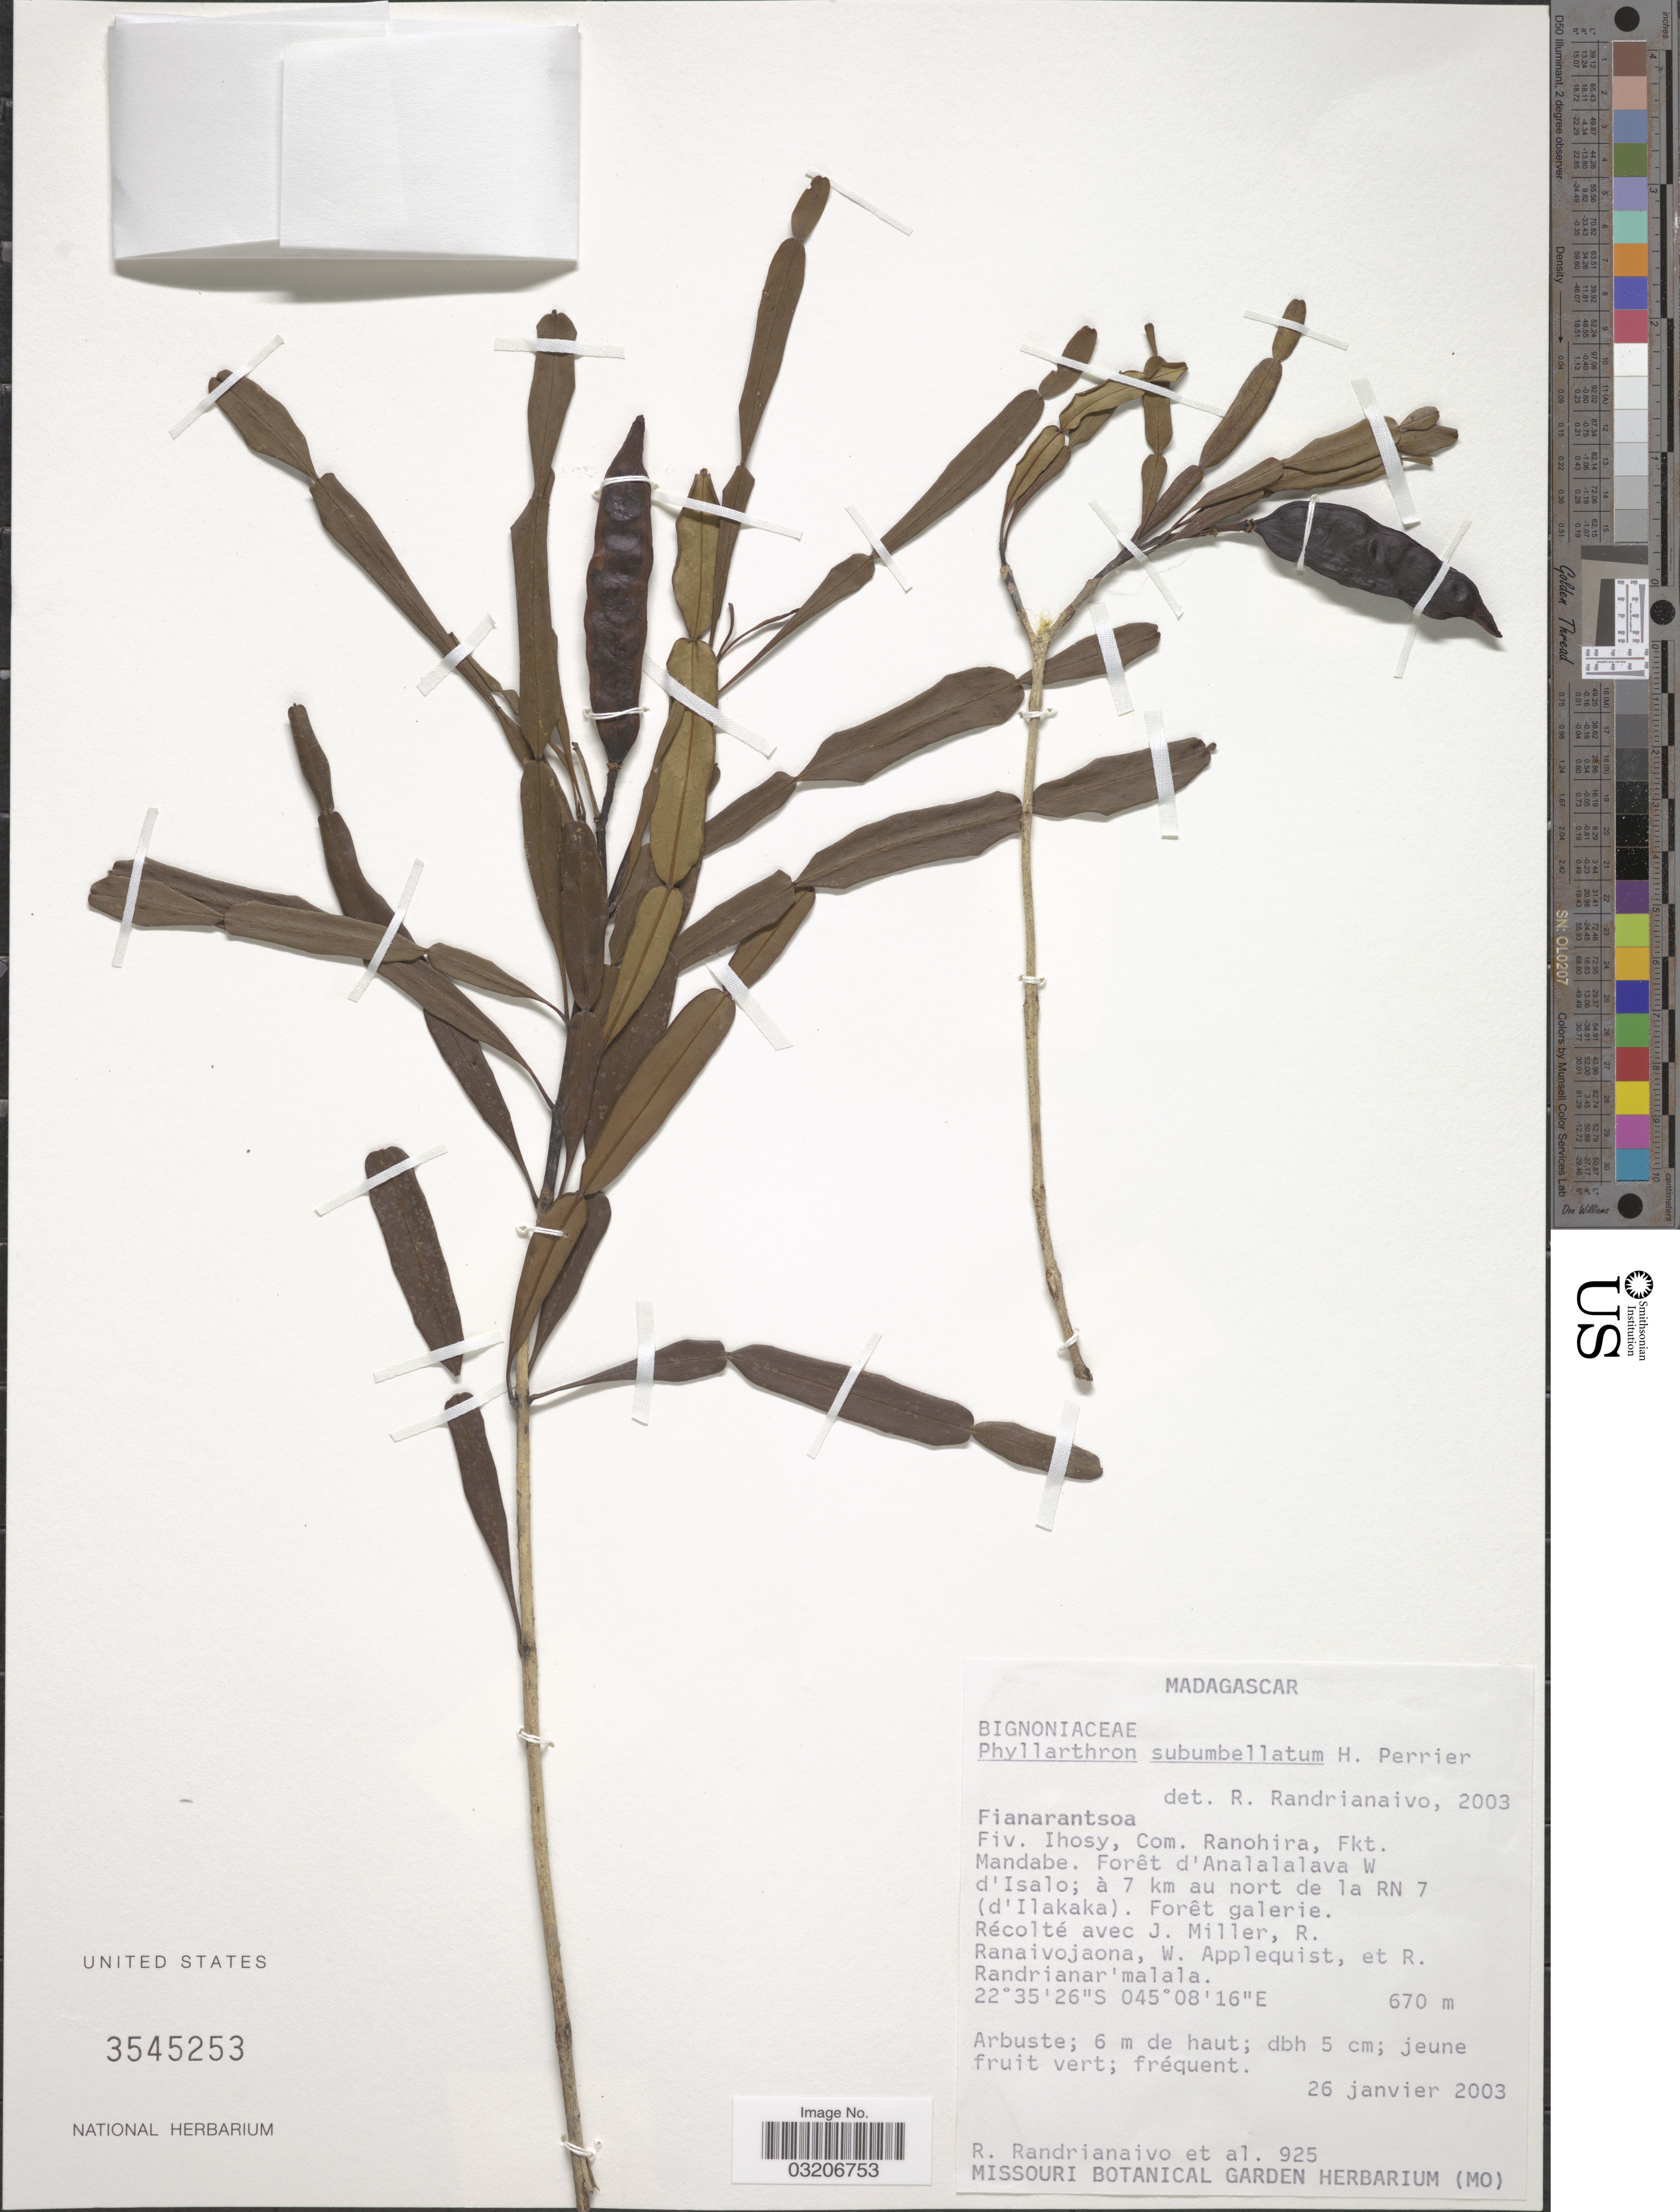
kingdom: Plantae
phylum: Tracheophyta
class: Magnoliopsida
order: Lamiales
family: Bignoniaceae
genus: Phyllarthron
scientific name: Phyllarthron sp.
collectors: R. Randrianaivo, J. Miller, R. Ranaivojaona & W. Applequist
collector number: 925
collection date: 2003-01-26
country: Madagascar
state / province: Ihorombe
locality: Fiv. Ihosy, Com. Ranohira, Fkt. Mandabe. Forêt d'Analalalava W d'Isalo: à 7 km au nort de la RN 7 (d'Ilakaka).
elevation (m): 670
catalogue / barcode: US 3545253